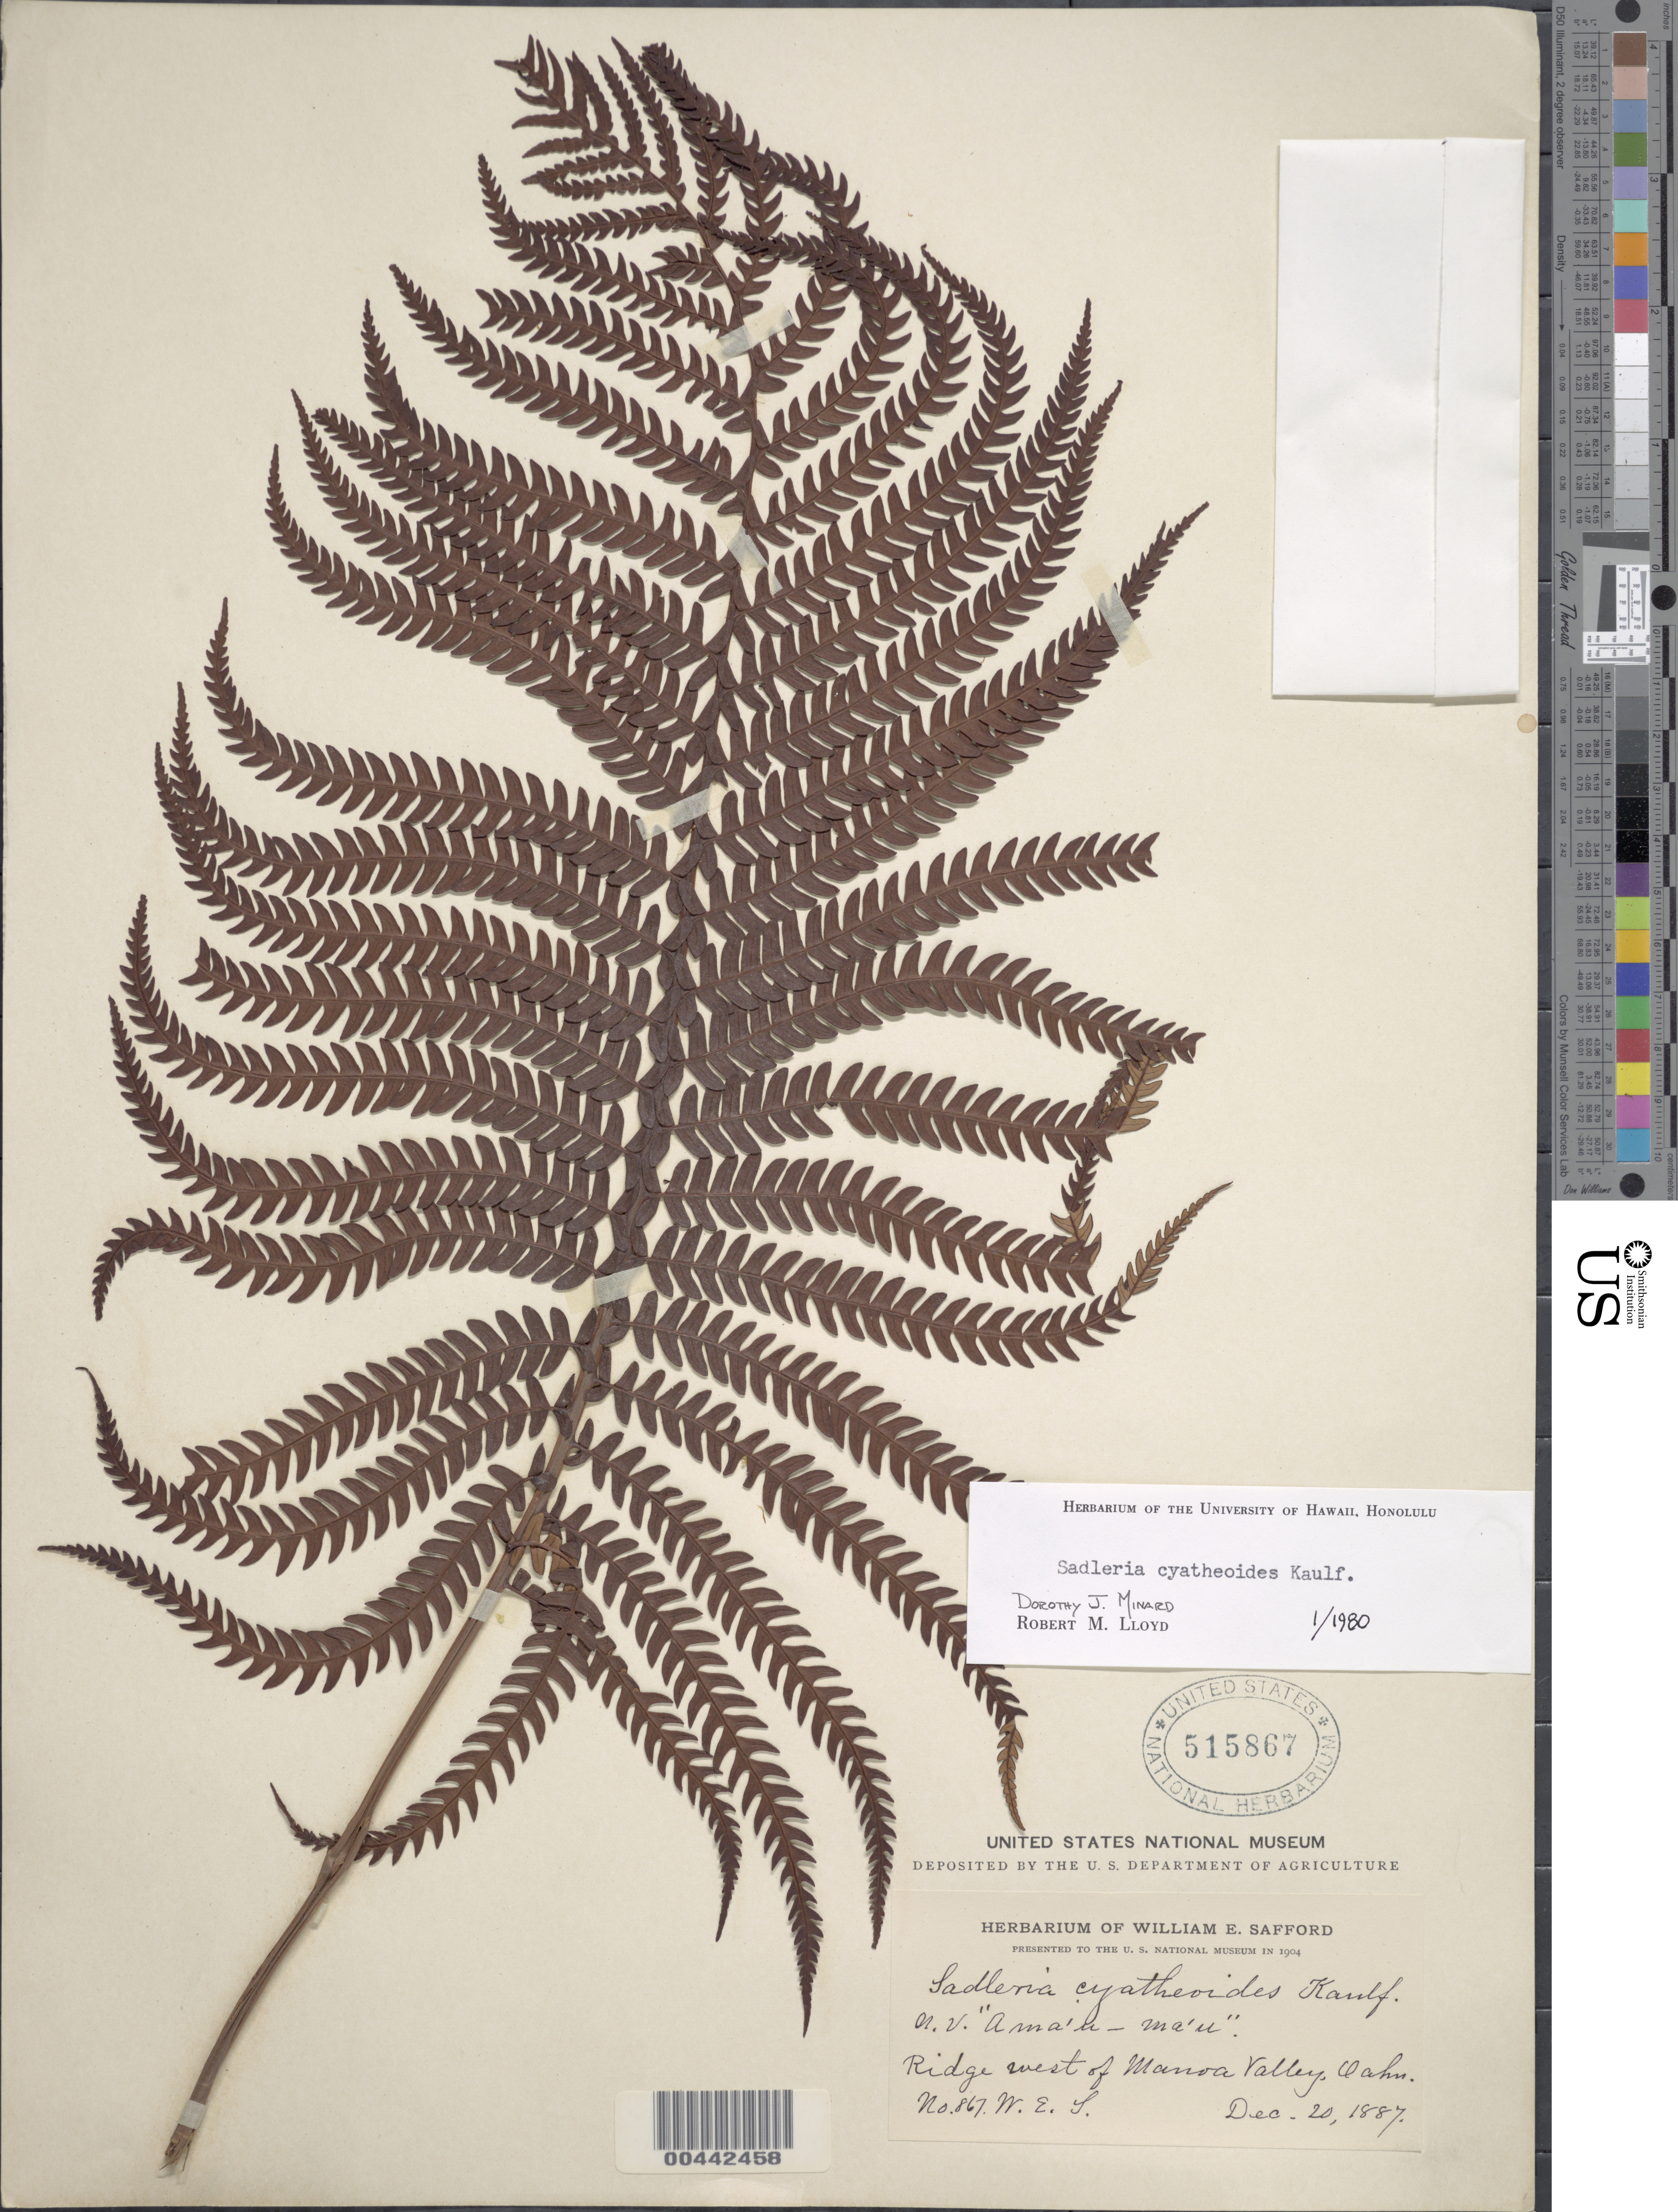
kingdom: Plantae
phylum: Tracheophyta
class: Polypodiopsida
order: Polypodiales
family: Blechnaceae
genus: Sadleria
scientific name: Sadleria cyatheoides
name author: Kaulf.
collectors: W. E. Safford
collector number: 867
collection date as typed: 20 Dec 1887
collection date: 1887-12-20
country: United States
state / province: Hawaii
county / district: Honolulu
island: Oahu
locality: Ridge W of Manoa Valley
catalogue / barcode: US 515867